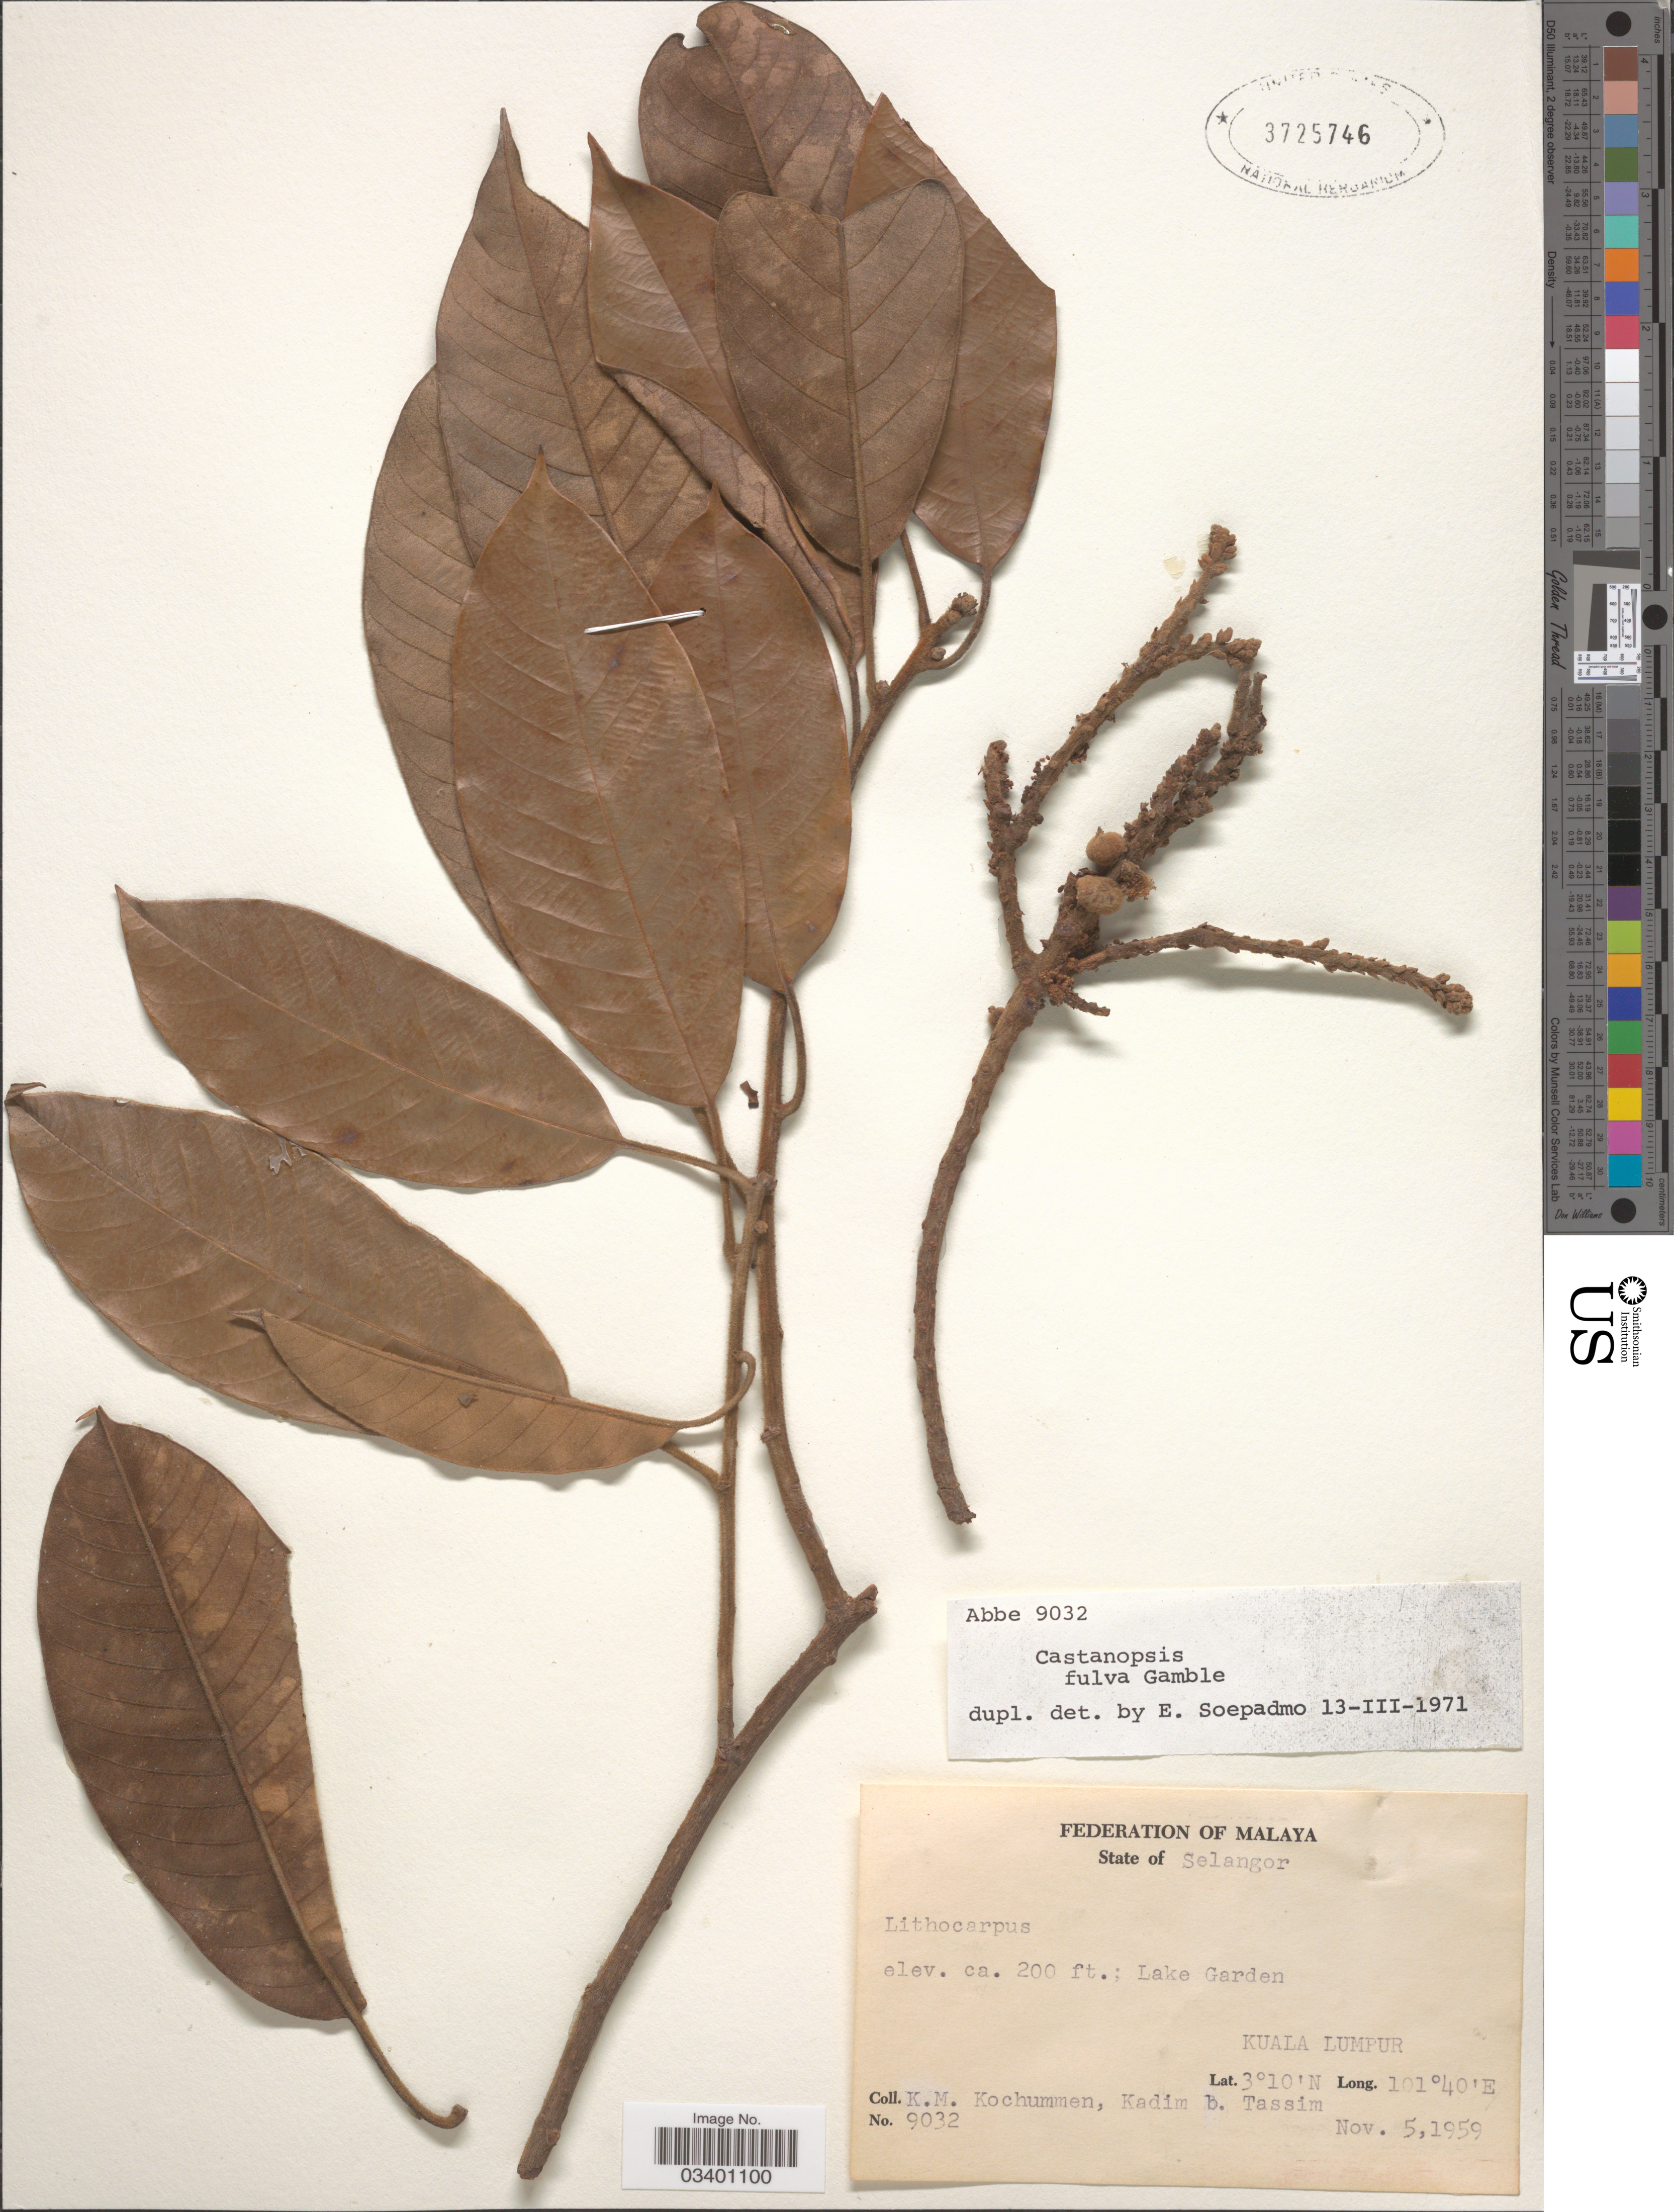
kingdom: Plantae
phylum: Tracheophyta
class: Magnoliopsida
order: Fagales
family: Fagaceae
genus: Castanopsis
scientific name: Castanopsis fulva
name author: Gamble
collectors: K. Kochummen & K. Tassim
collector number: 9032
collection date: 1959-11-05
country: Malaysia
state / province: Selangor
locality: Lake Garden. Kuala Lumpur.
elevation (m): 61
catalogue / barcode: US 3725746